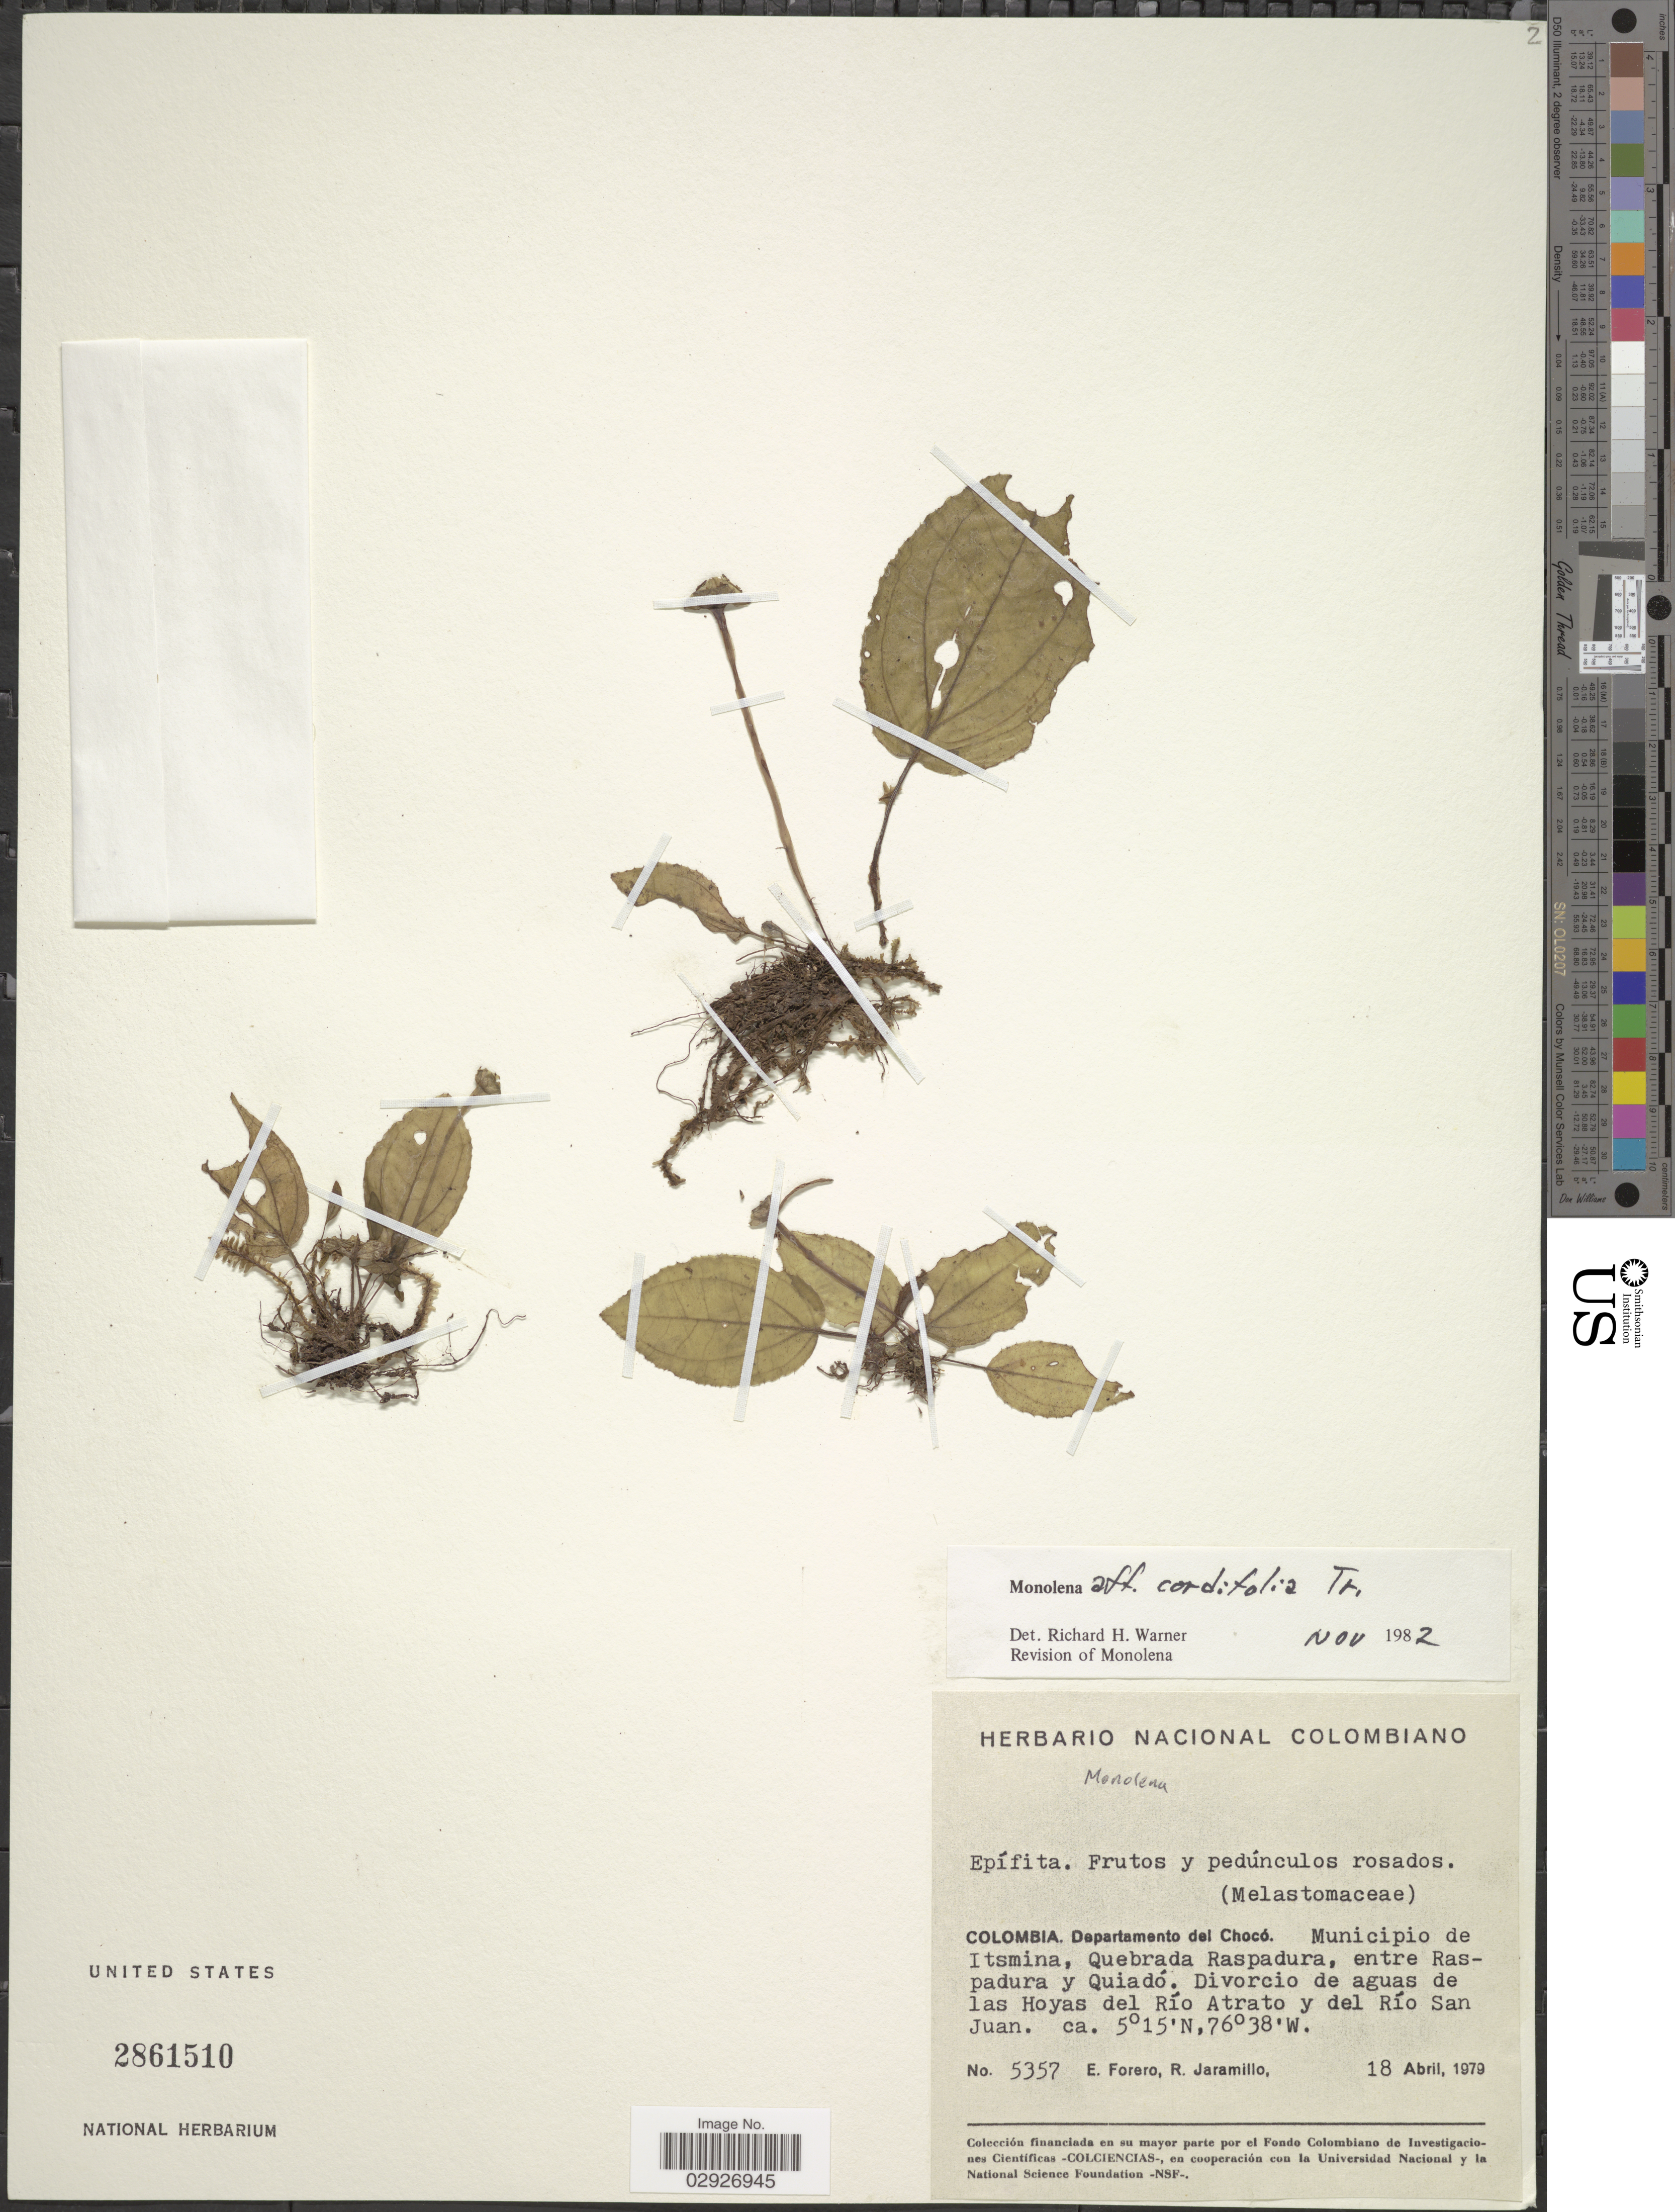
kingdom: Plantae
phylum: Tracheophyta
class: Magnoliopsida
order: Myrtales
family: Melastomataceae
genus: Monolena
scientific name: Monolena cordifolia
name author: Triana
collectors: E. Forero & R. Jaramillo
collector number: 5357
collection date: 1979-04-18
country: Colombia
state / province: Chocó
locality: Departamento del Chocó. Municipio de Itsmina, Quebrada Raspadura, entre Raspadura y Quiadó. Divorcio de aguas de las Hoyas del Río Atrato y del Río San Juan.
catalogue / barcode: US 2861510